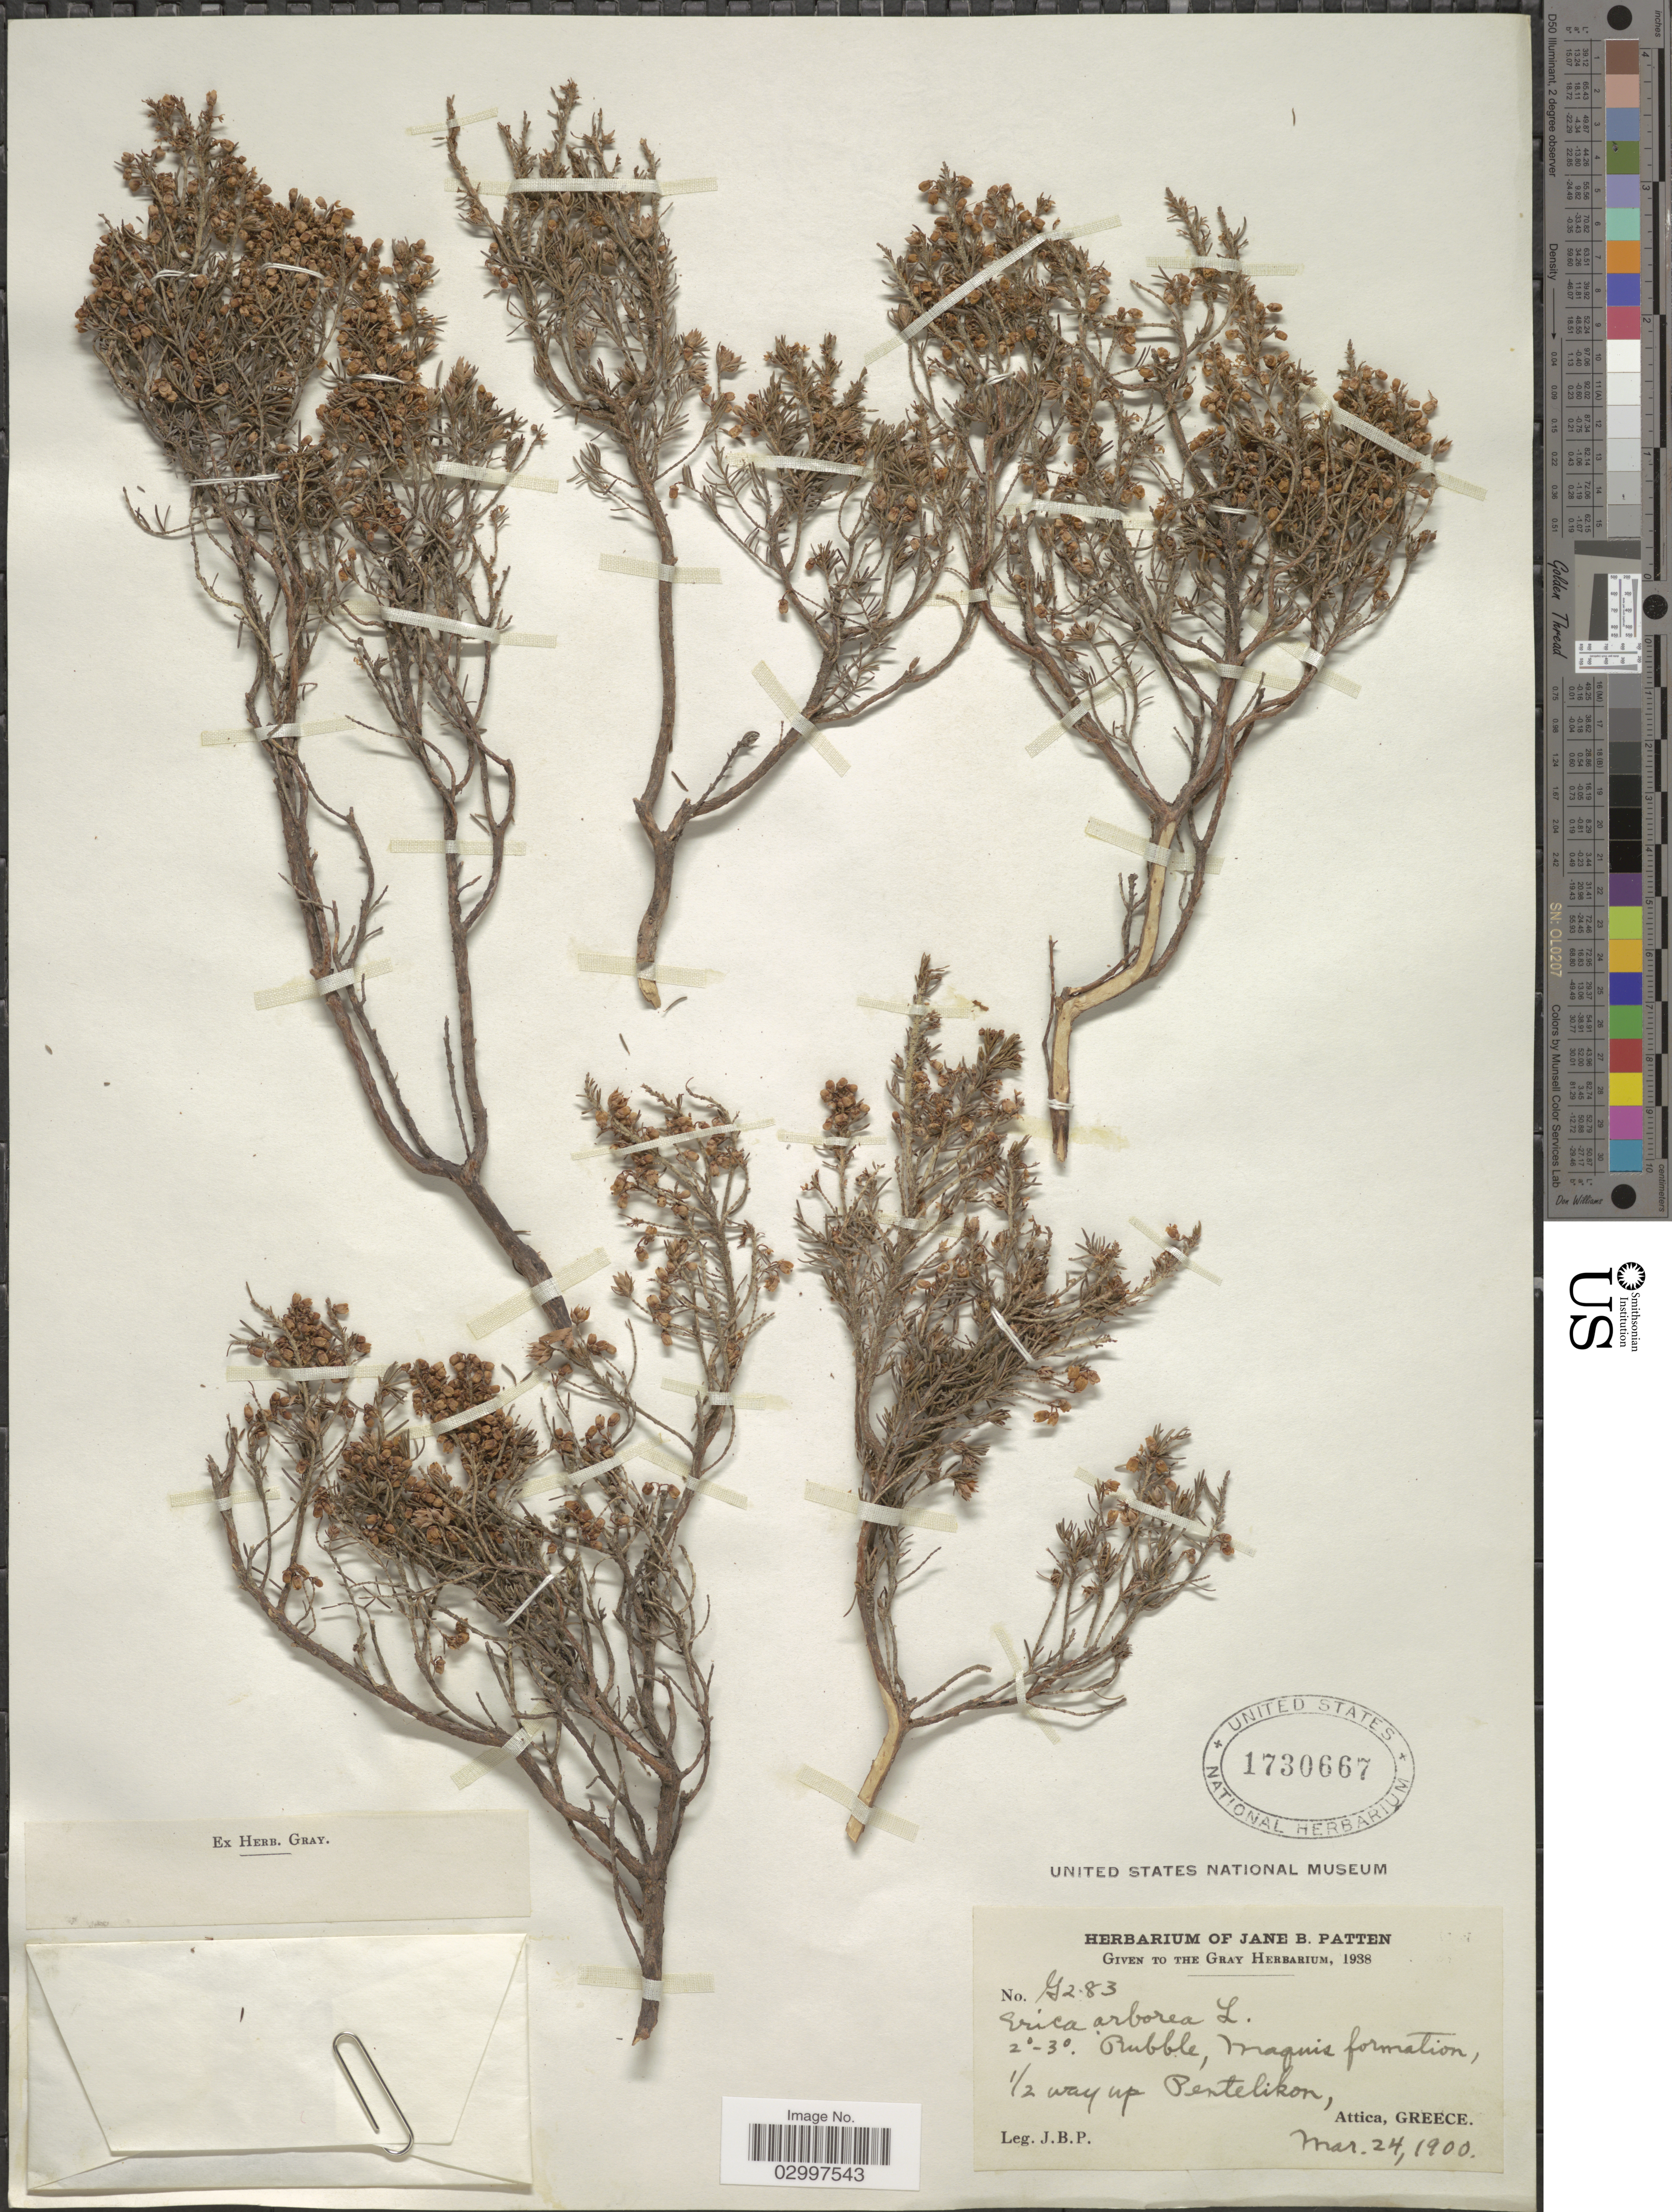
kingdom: Plantae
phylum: Tracheophyta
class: Magnoliopsida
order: Ericales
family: Ericaceae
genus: Erica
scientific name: Erica arborea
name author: L.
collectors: J. Patten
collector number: G283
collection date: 1900-03-24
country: Greece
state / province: Attica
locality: ½ way up Pentelikon.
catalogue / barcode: US 1730667